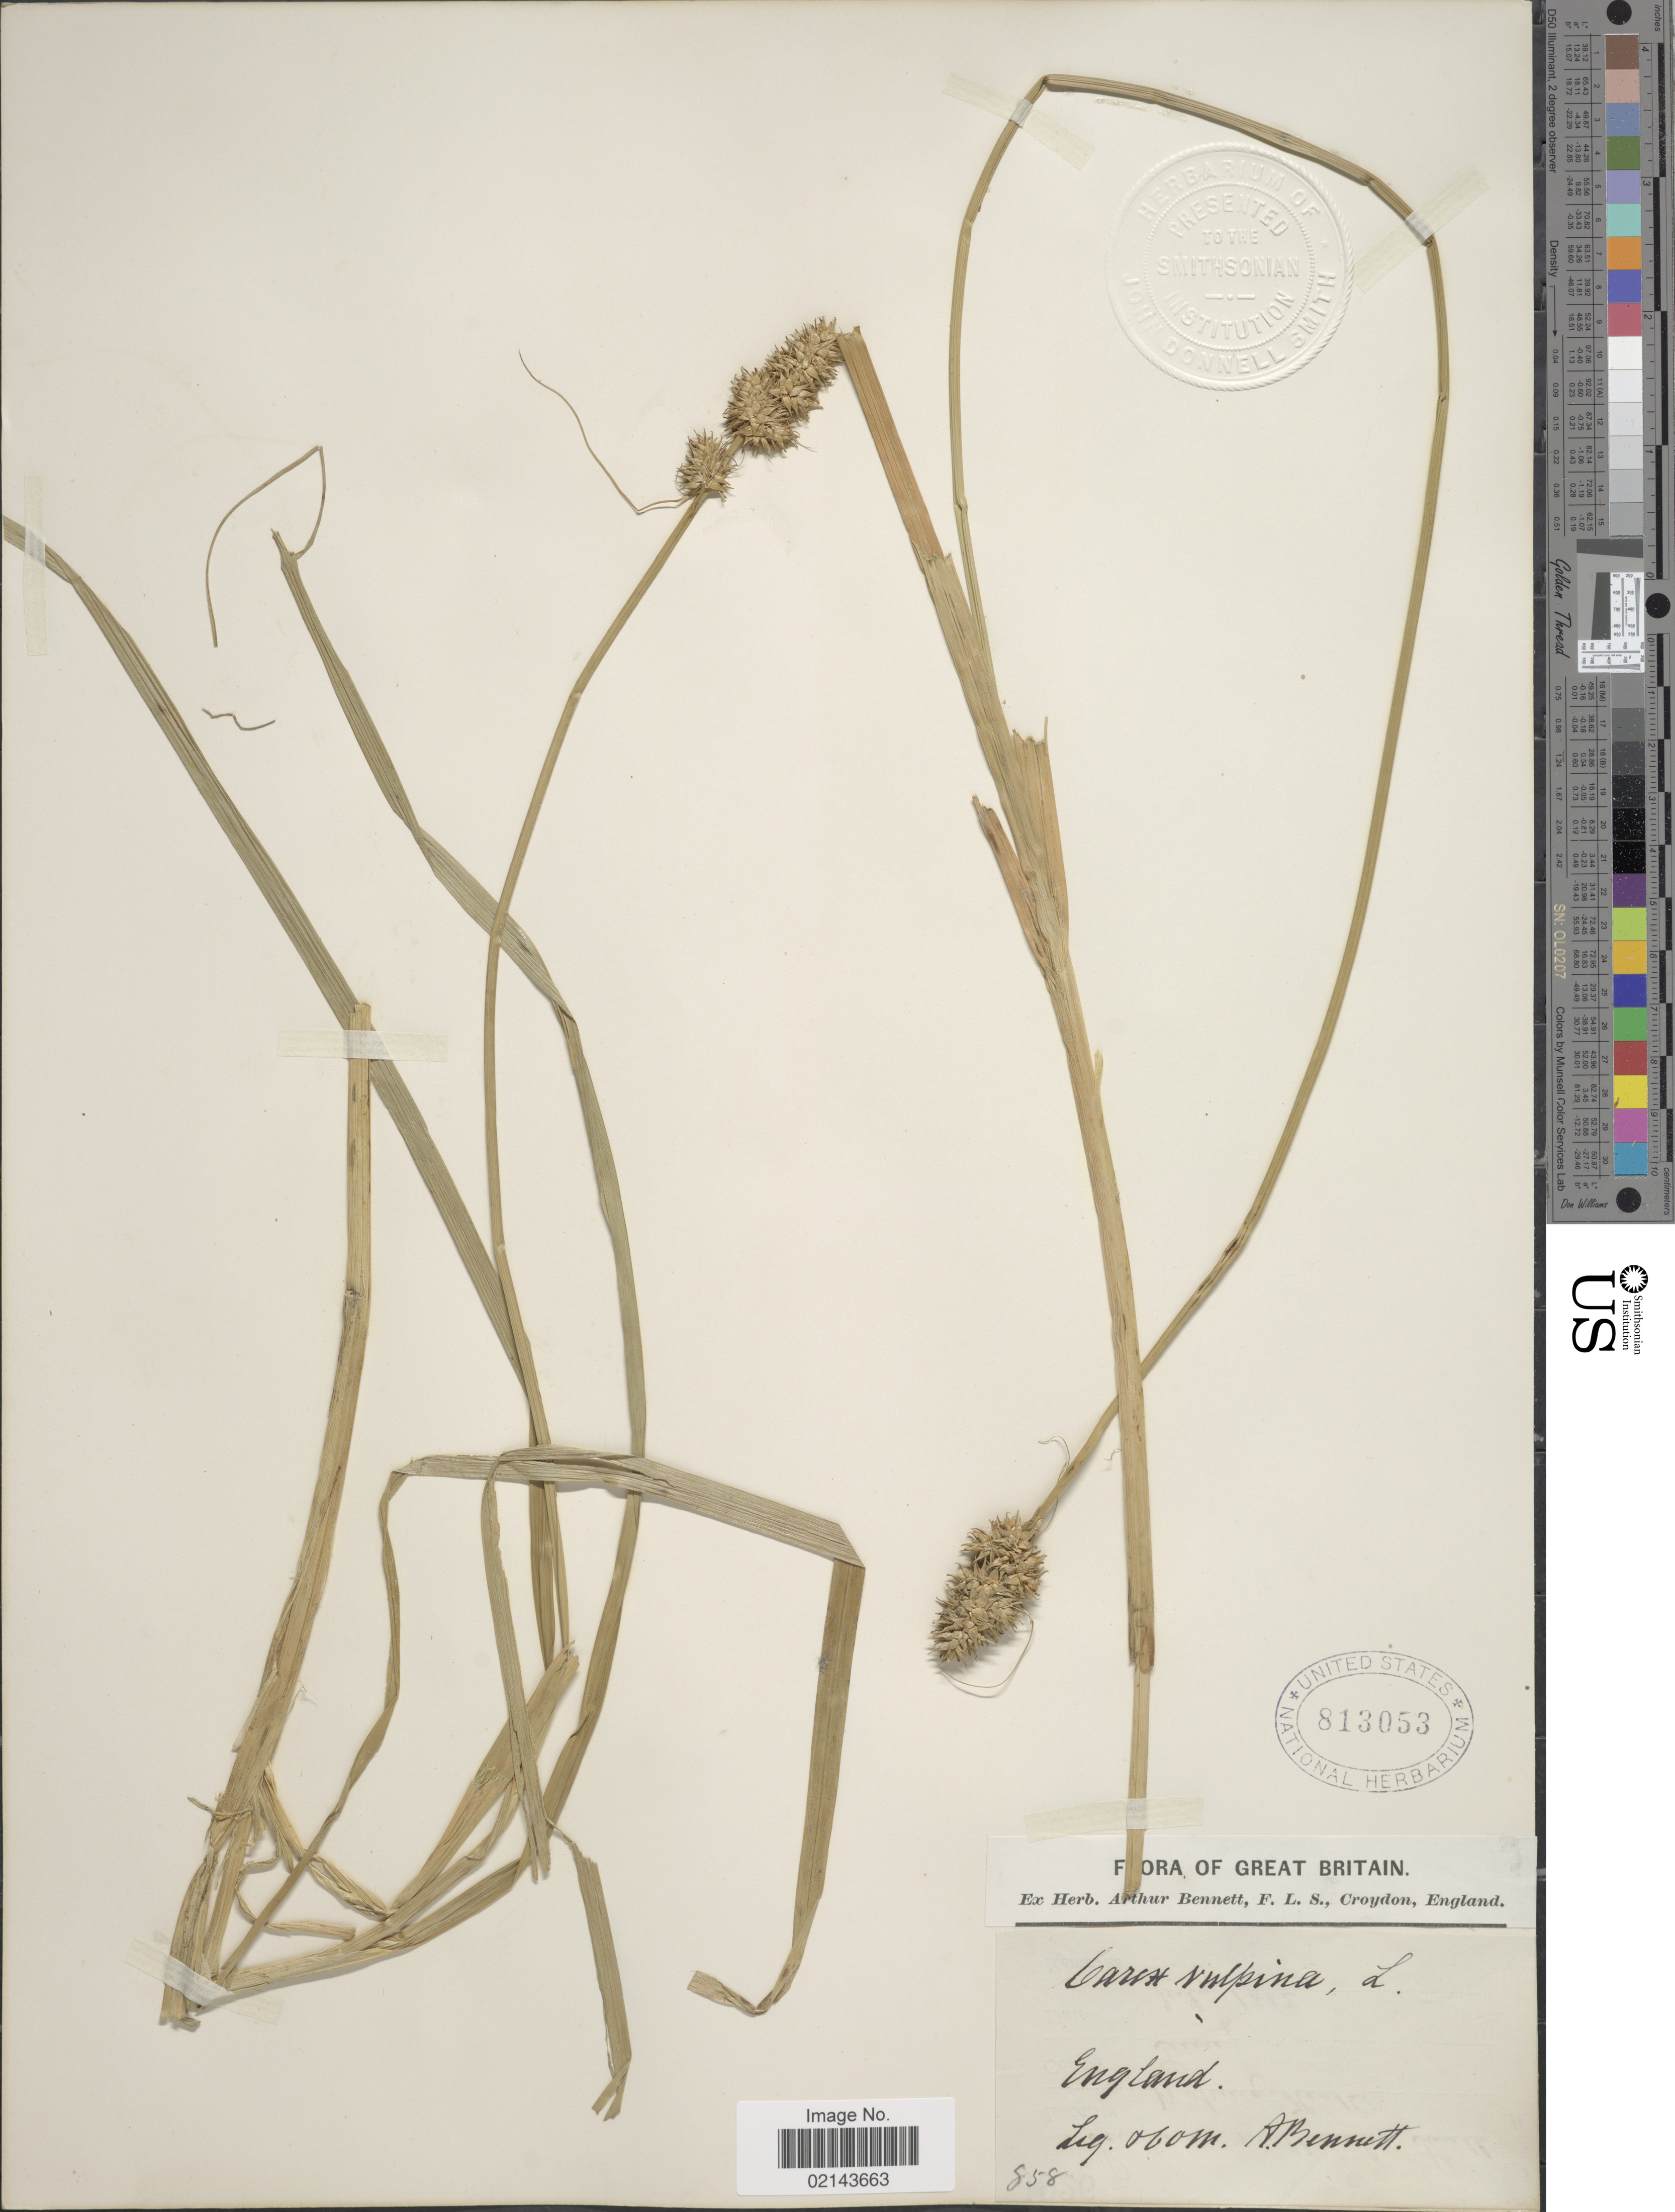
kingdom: Plantae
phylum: Tracheophyta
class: Liliopsida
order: Poales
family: Cyperaceae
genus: Carex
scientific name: Carex vulpina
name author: L.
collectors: A. Bennett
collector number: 858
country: United Kingdom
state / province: England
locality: Great Britain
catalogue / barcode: US 813053